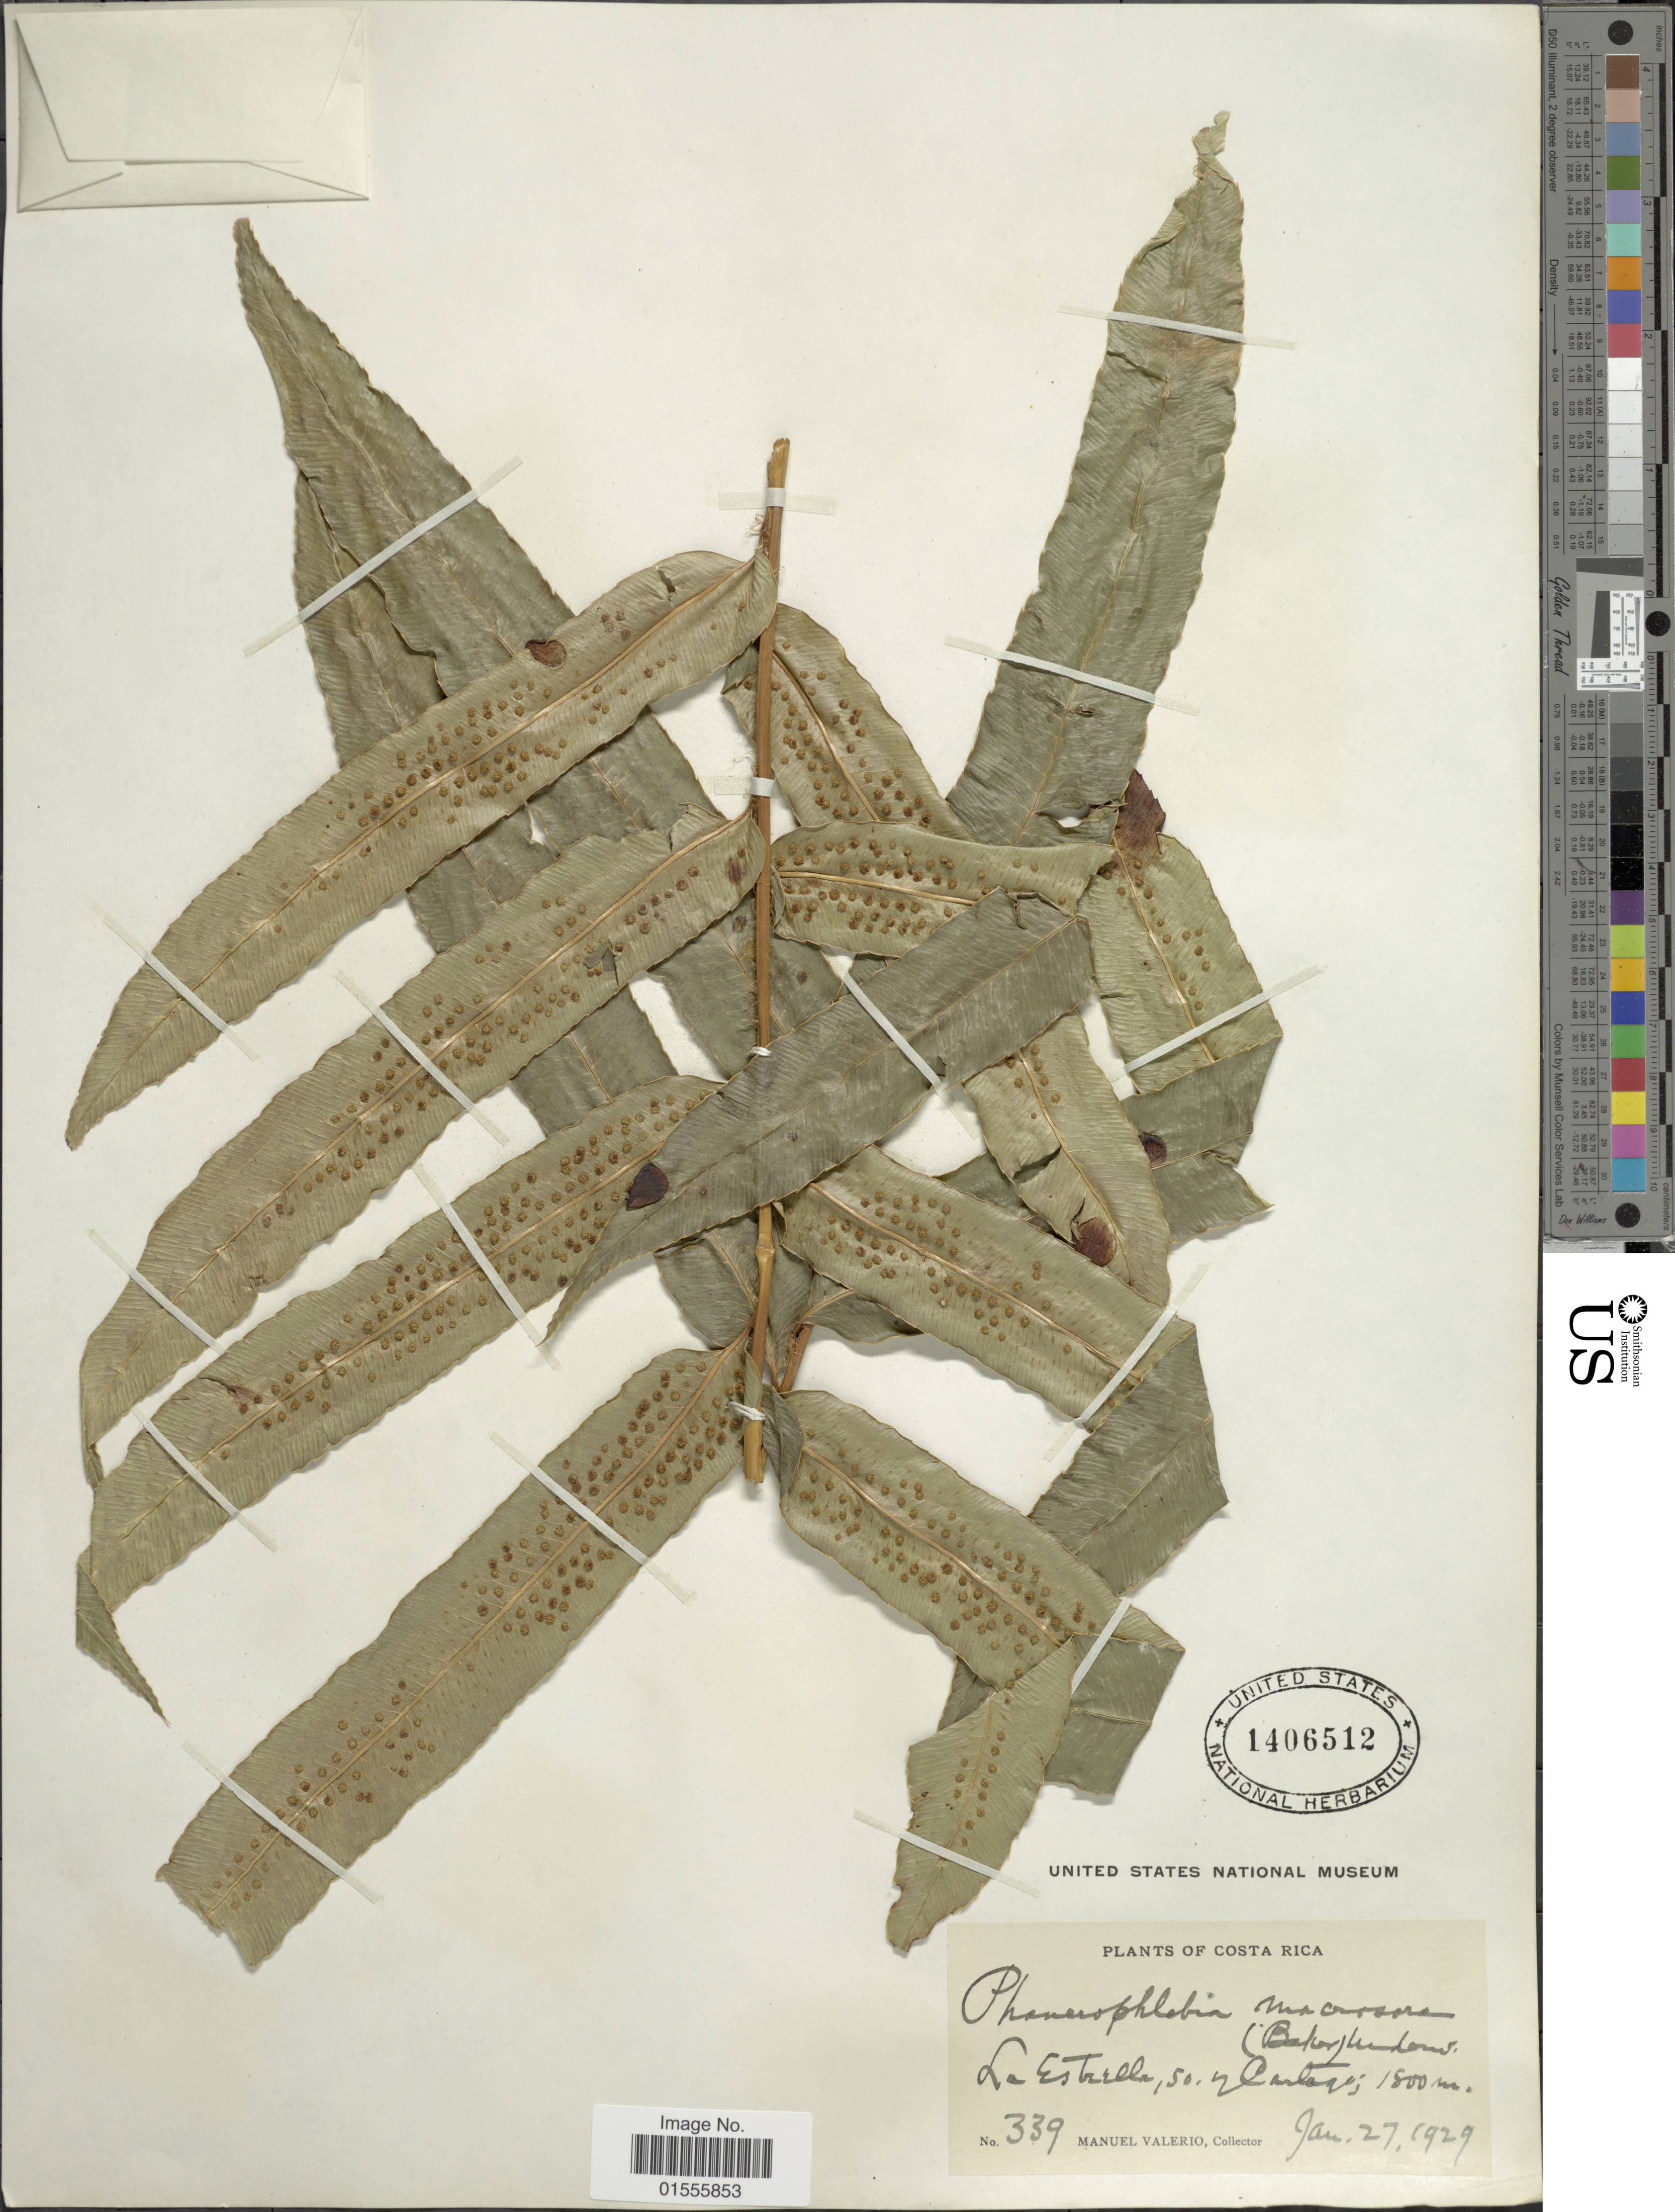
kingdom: Plantae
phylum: Tracheophyta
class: Polypodiopsida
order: Polypodiales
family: Dryopteridaceae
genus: Phanerophlebia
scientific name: Phanerophlebia macrosora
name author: (Baker) Underw.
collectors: M. Valerio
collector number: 339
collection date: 1929-01-27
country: Costa Rica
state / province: Cartago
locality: La Estrella, so. of Cartago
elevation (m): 1800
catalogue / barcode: US 1406512